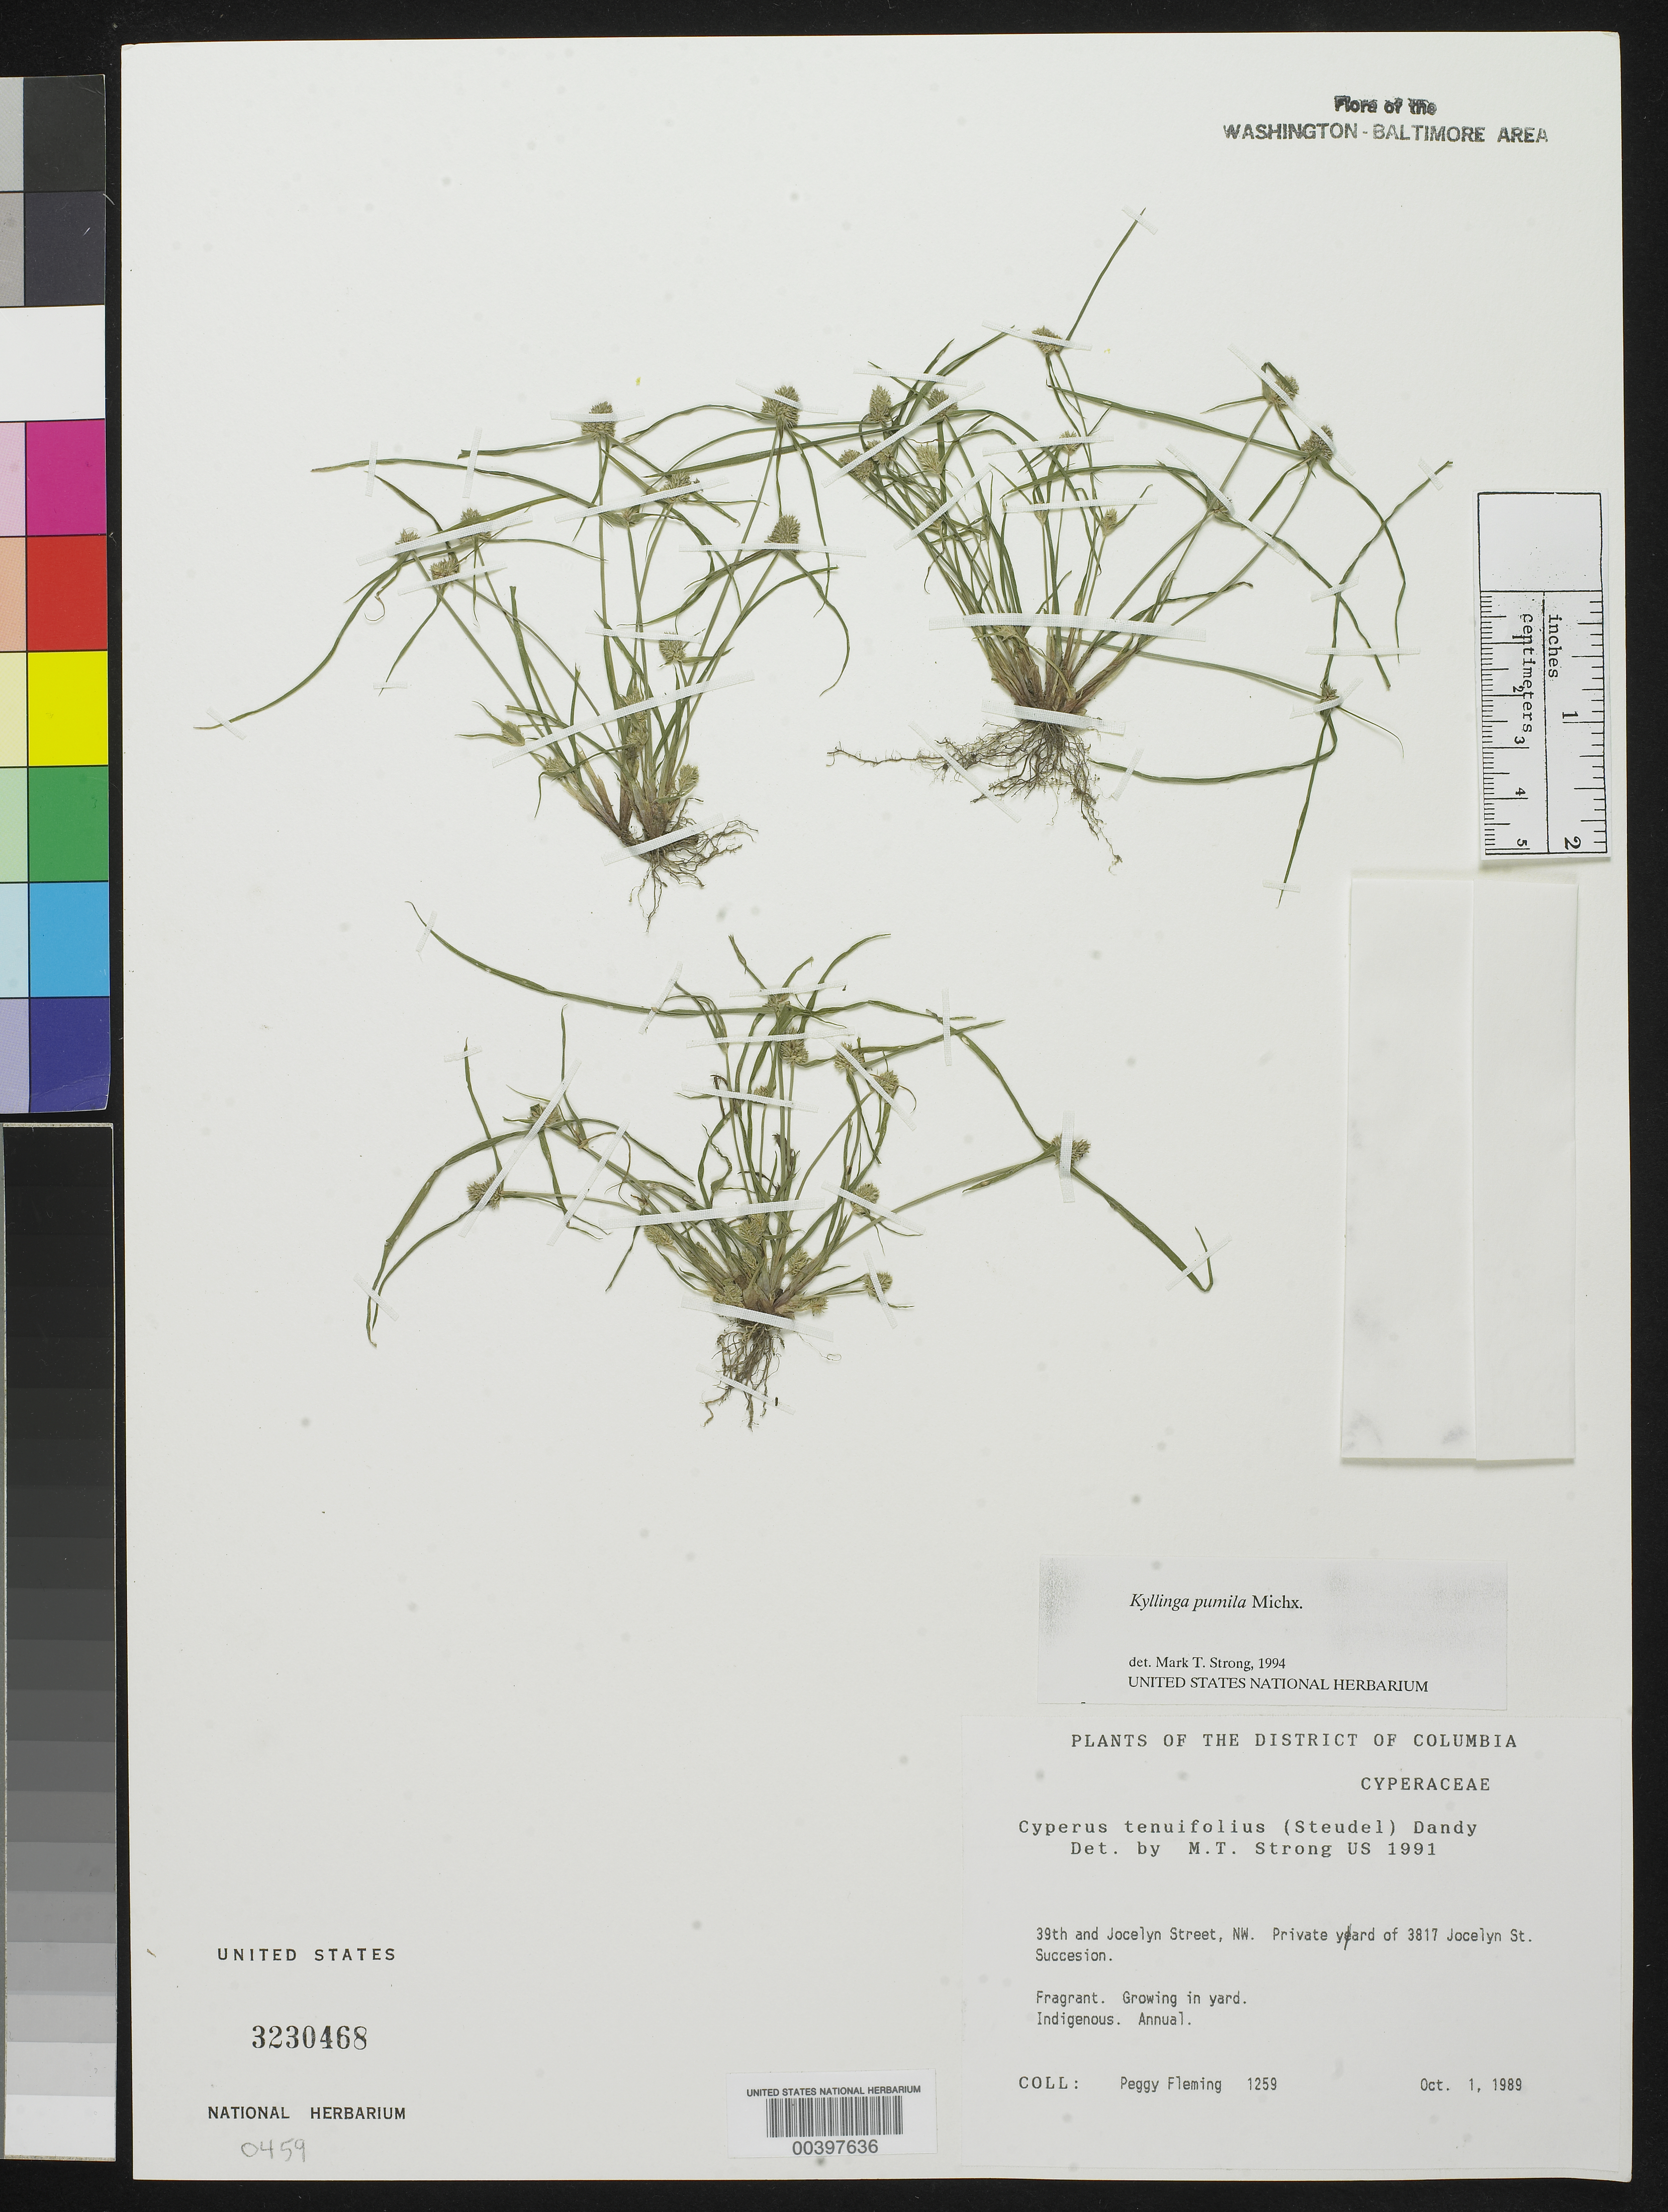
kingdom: Plantae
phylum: Tracheophyta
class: Liliopsida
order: Poales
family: Cyperaceae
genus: Cyperus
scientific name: Cyperus hortensis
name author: (Salzm. ex Steud.) Dorr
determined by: Strong, M. T., (US), Smithsonian Institution - National Museum of Natural History (UNITED STATES)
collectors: P. Fleming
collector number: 1259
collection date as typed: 01 Oct 1989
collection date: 1989-10-01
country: United States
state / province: District of Columbia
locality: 39th and Jocelyn Street, NW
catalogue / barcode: US 3230468